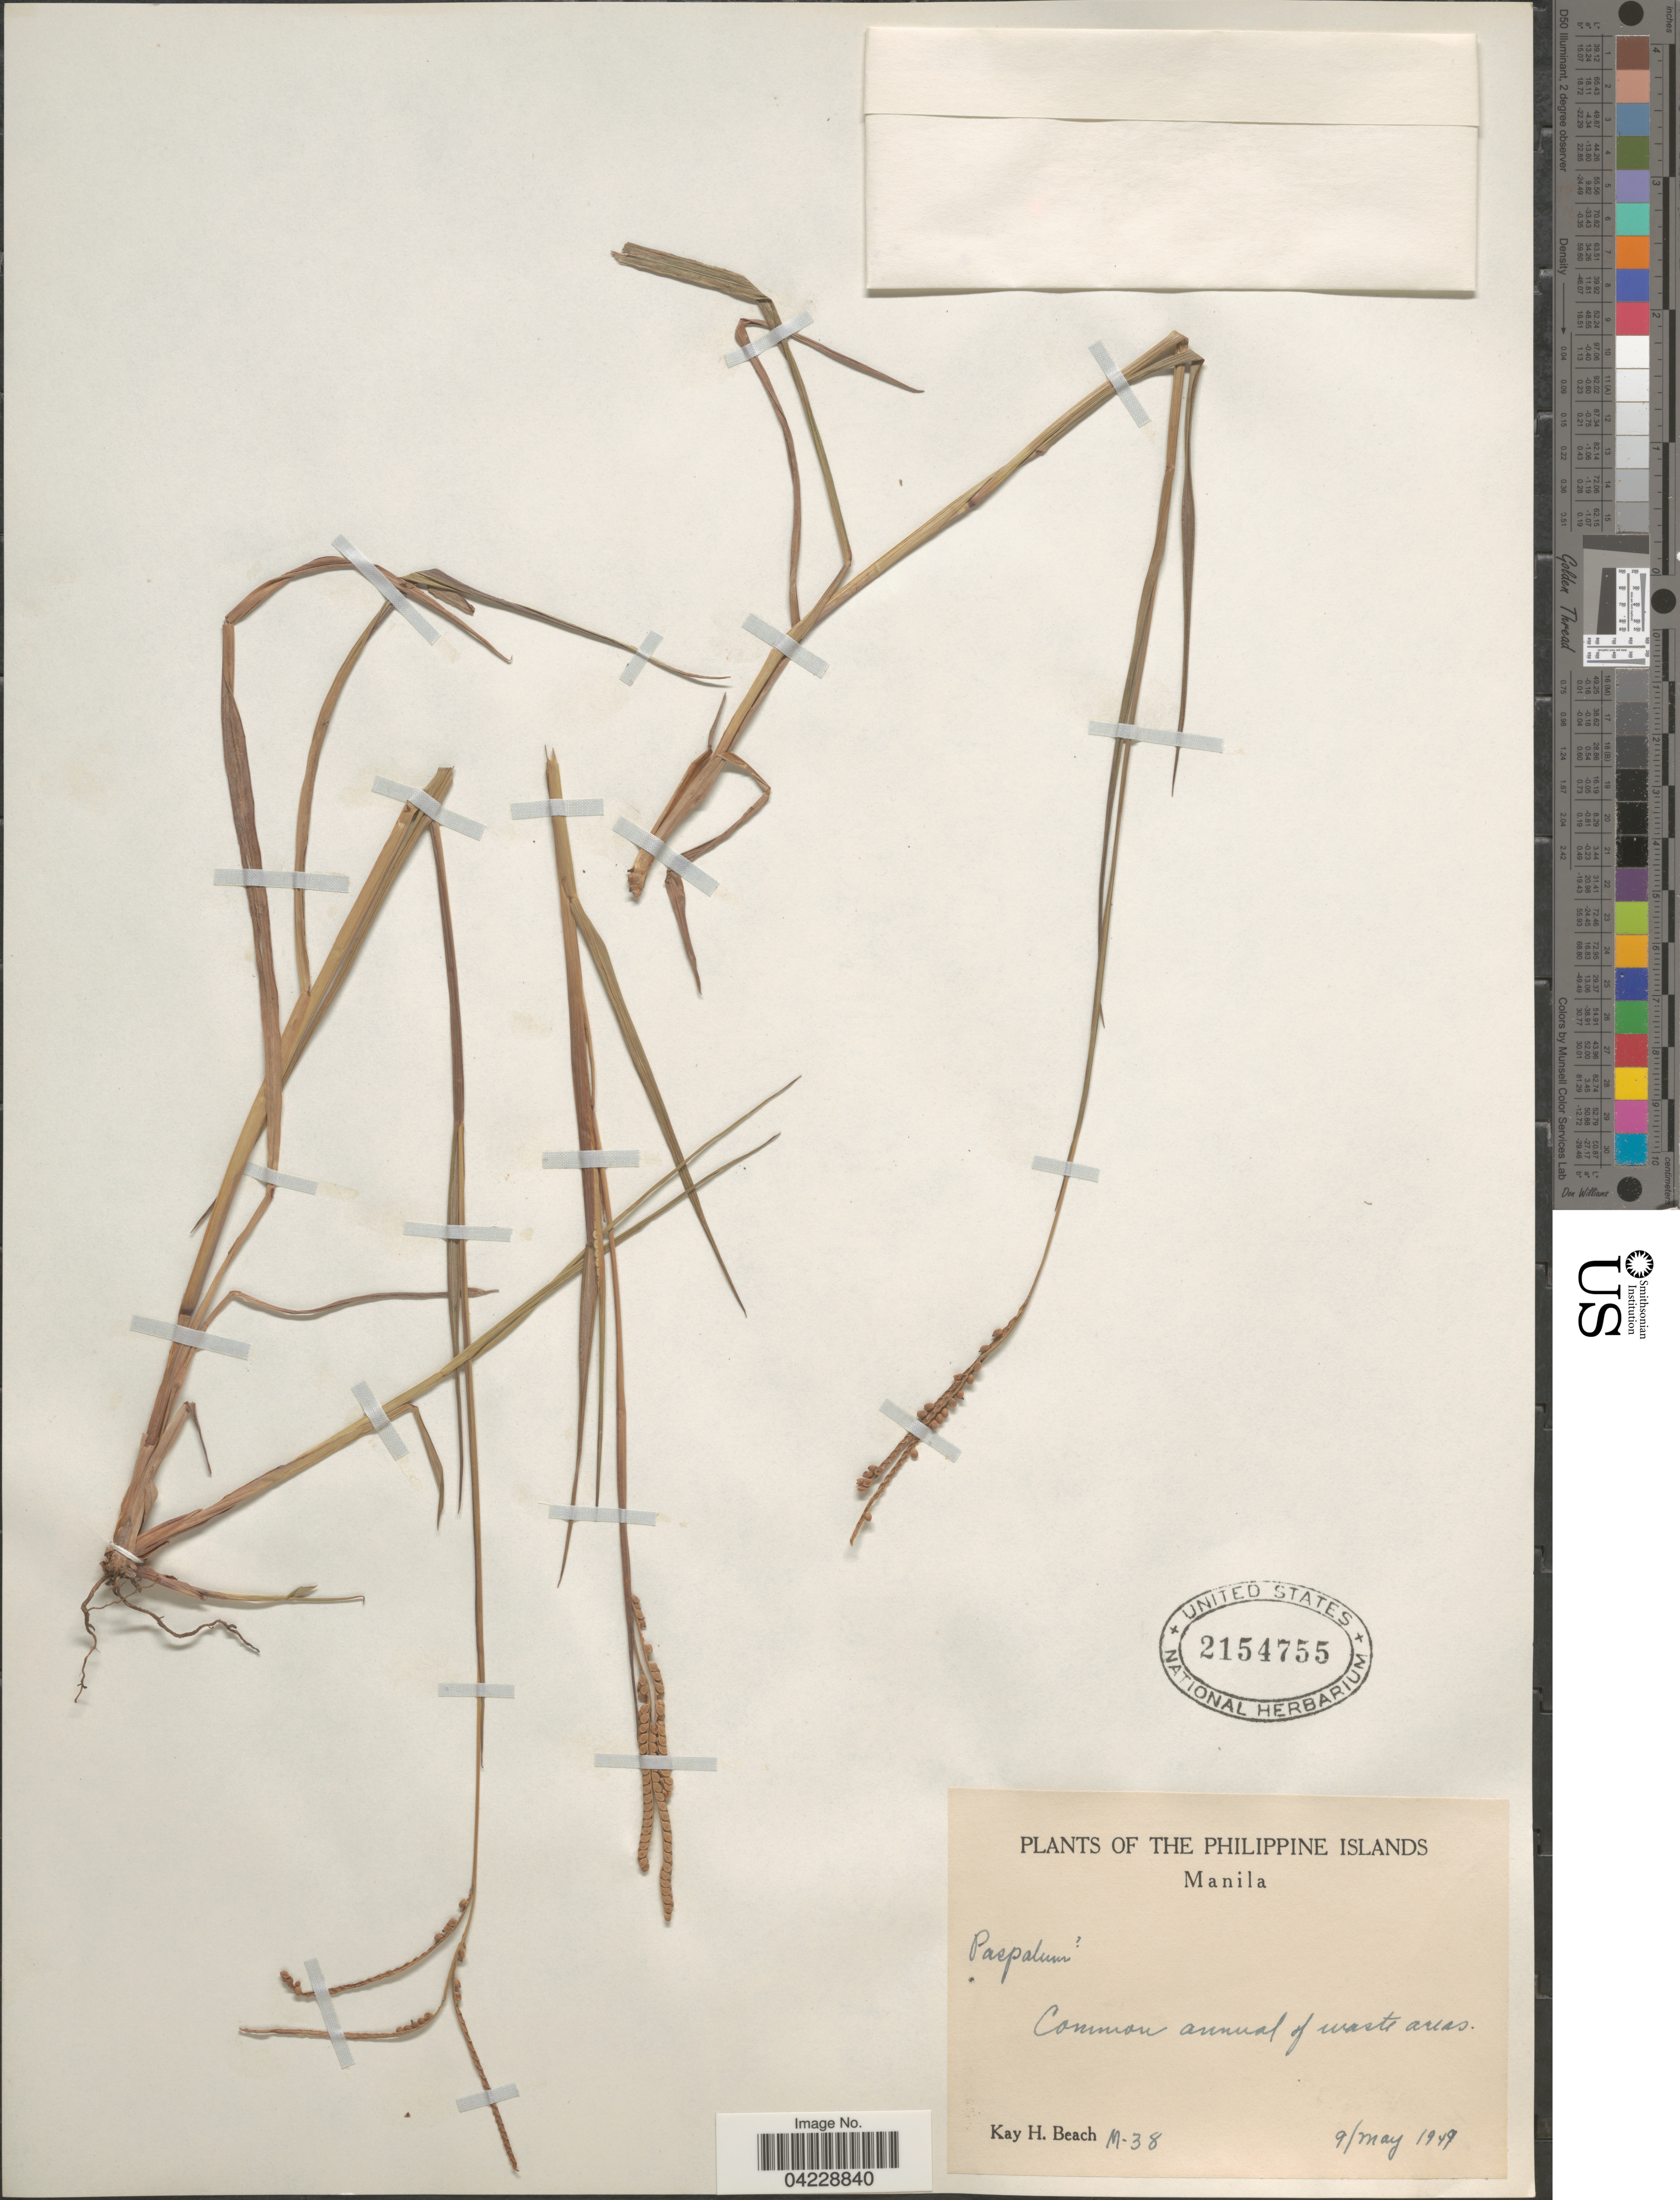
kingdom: Plantae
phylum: Tracheophyta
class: Liliopsida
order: Poales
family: Poaceae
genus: Paspalum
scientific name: Paspalum sp.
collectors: K. H. Beach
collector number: M-38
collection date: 1949-05-09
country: Philippines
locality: Manila.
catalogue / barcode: US 2154755